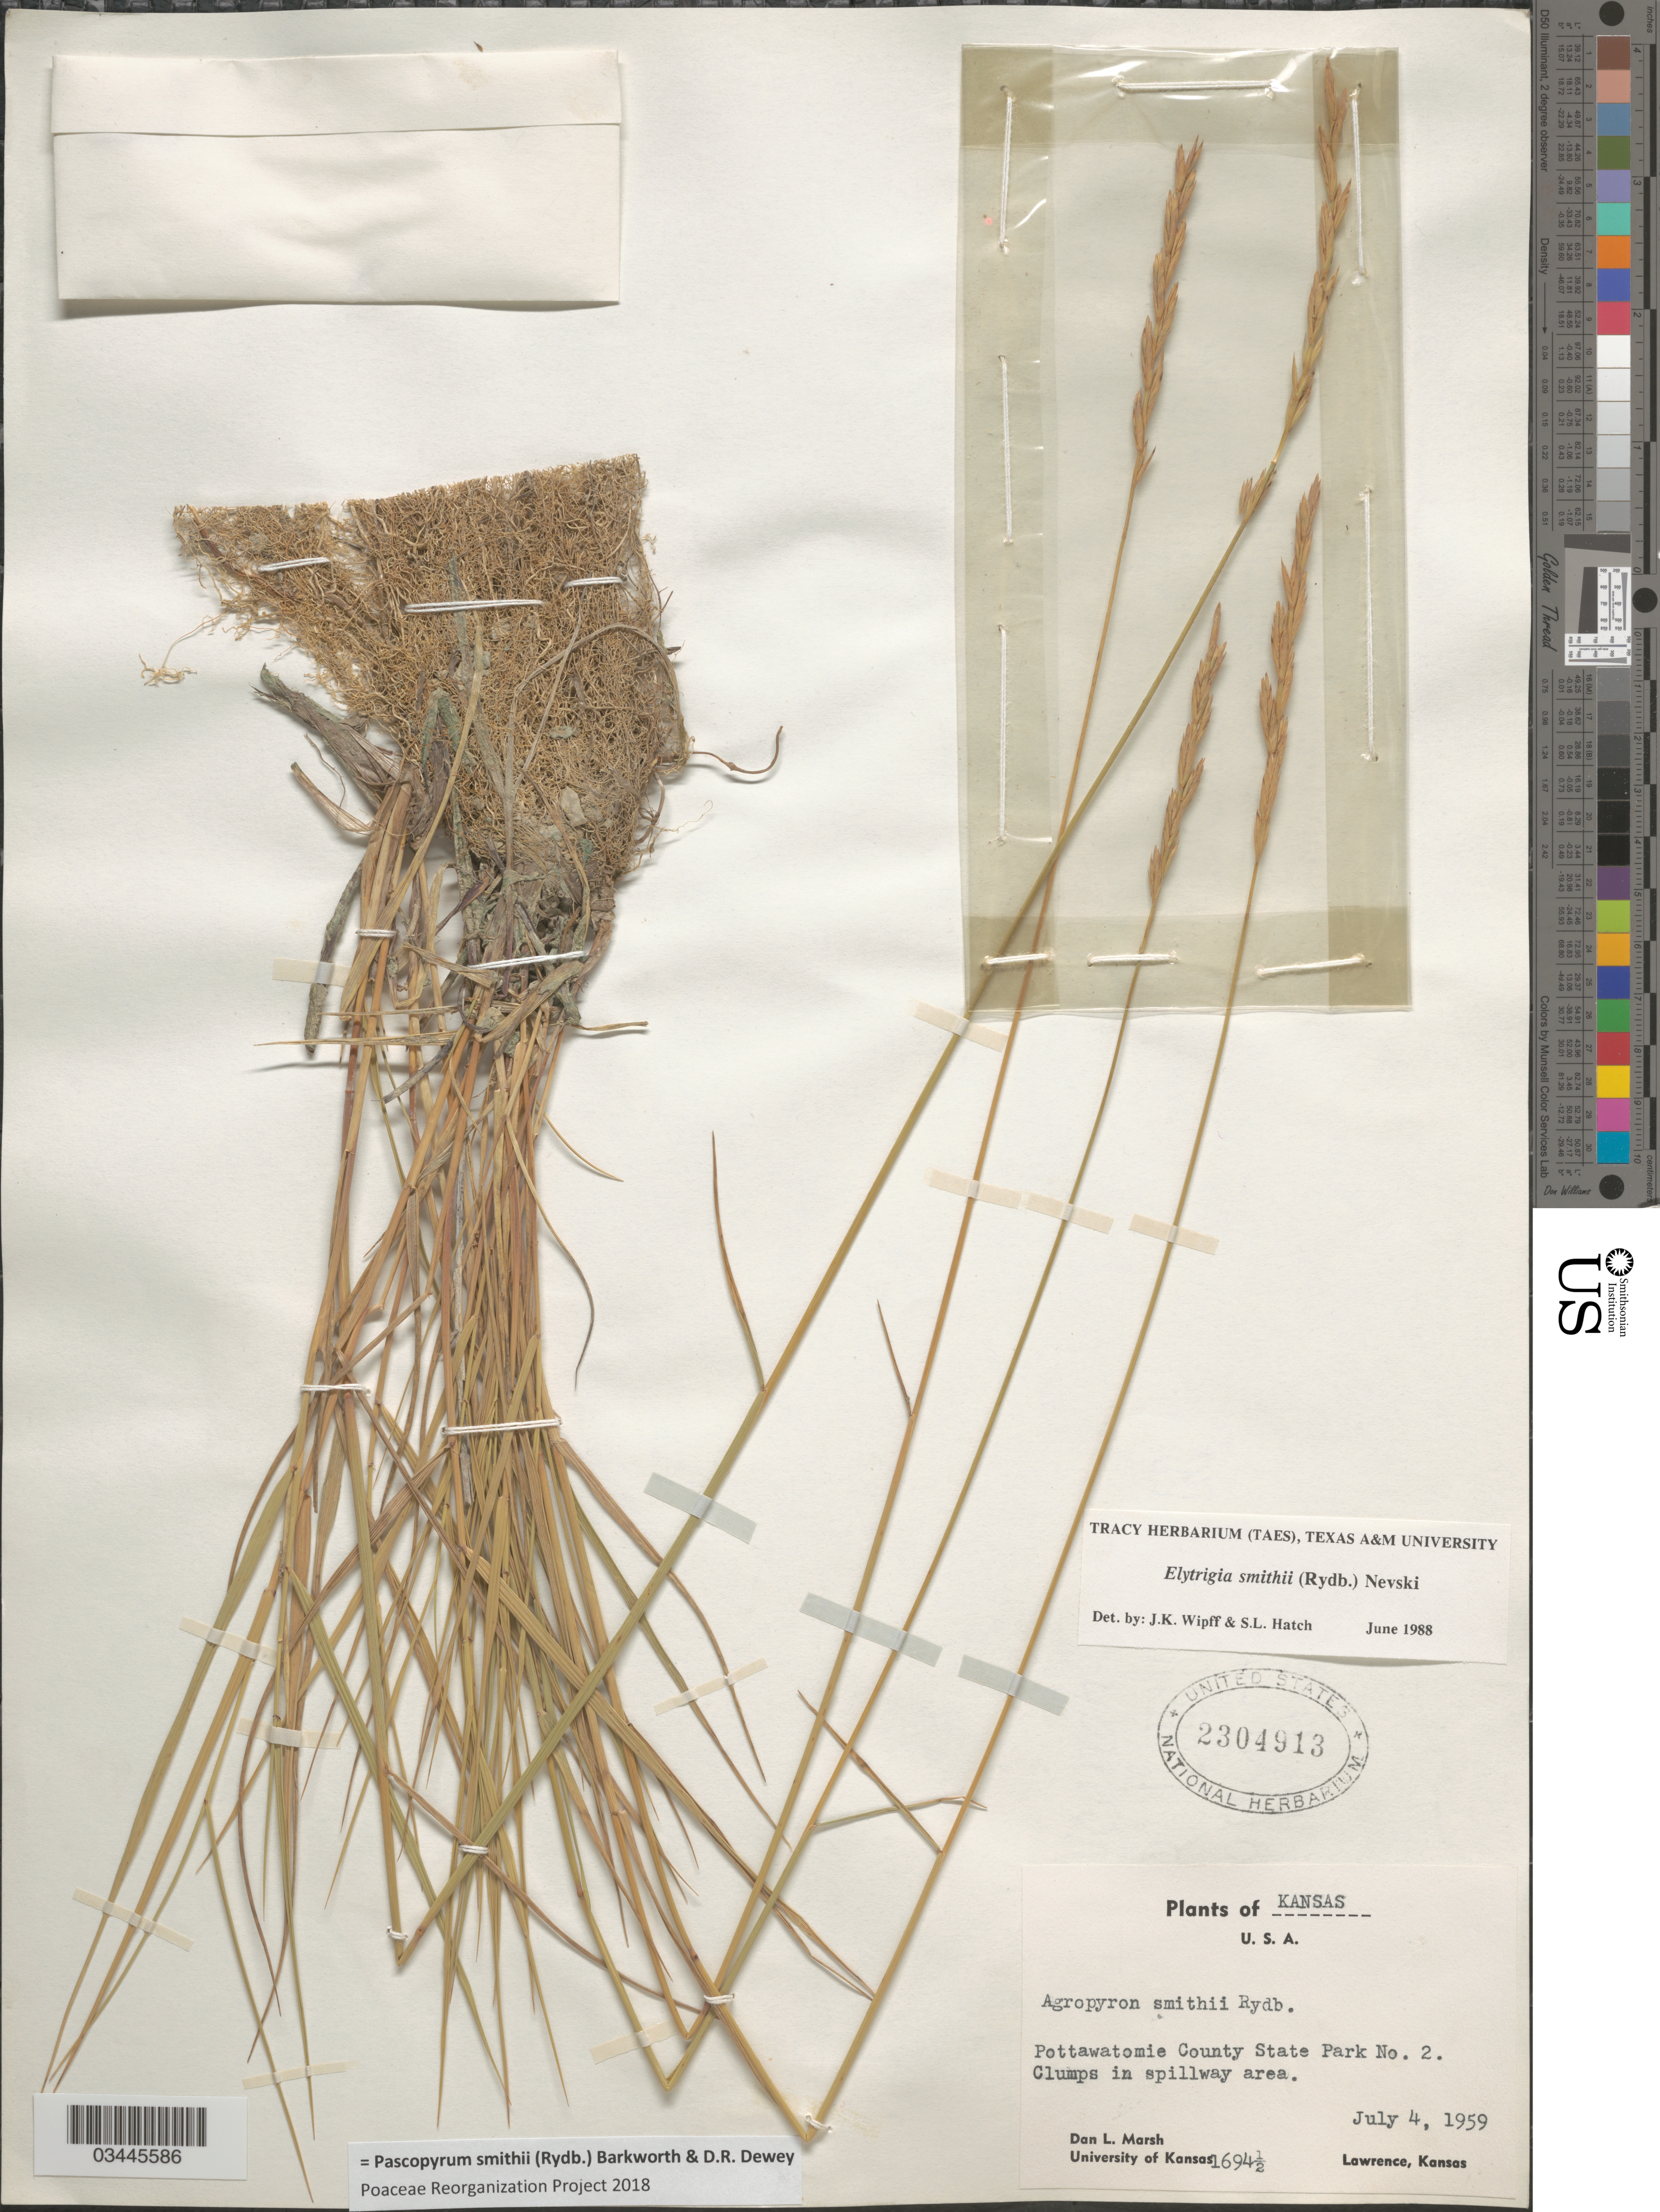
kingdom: Plantae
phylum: Tracheophyta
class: Liliopsida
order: Poales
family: Poaceae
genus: Pascopyrum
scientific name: Pascopyrum smithii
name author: (Rydb.) Barkworth & Dewey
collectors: D. L. Marsh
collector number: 1694½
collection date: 1959-07-04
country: United States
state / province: Kansas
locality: Pottawatomie County State Park No. 2.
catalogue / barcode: US 2304913